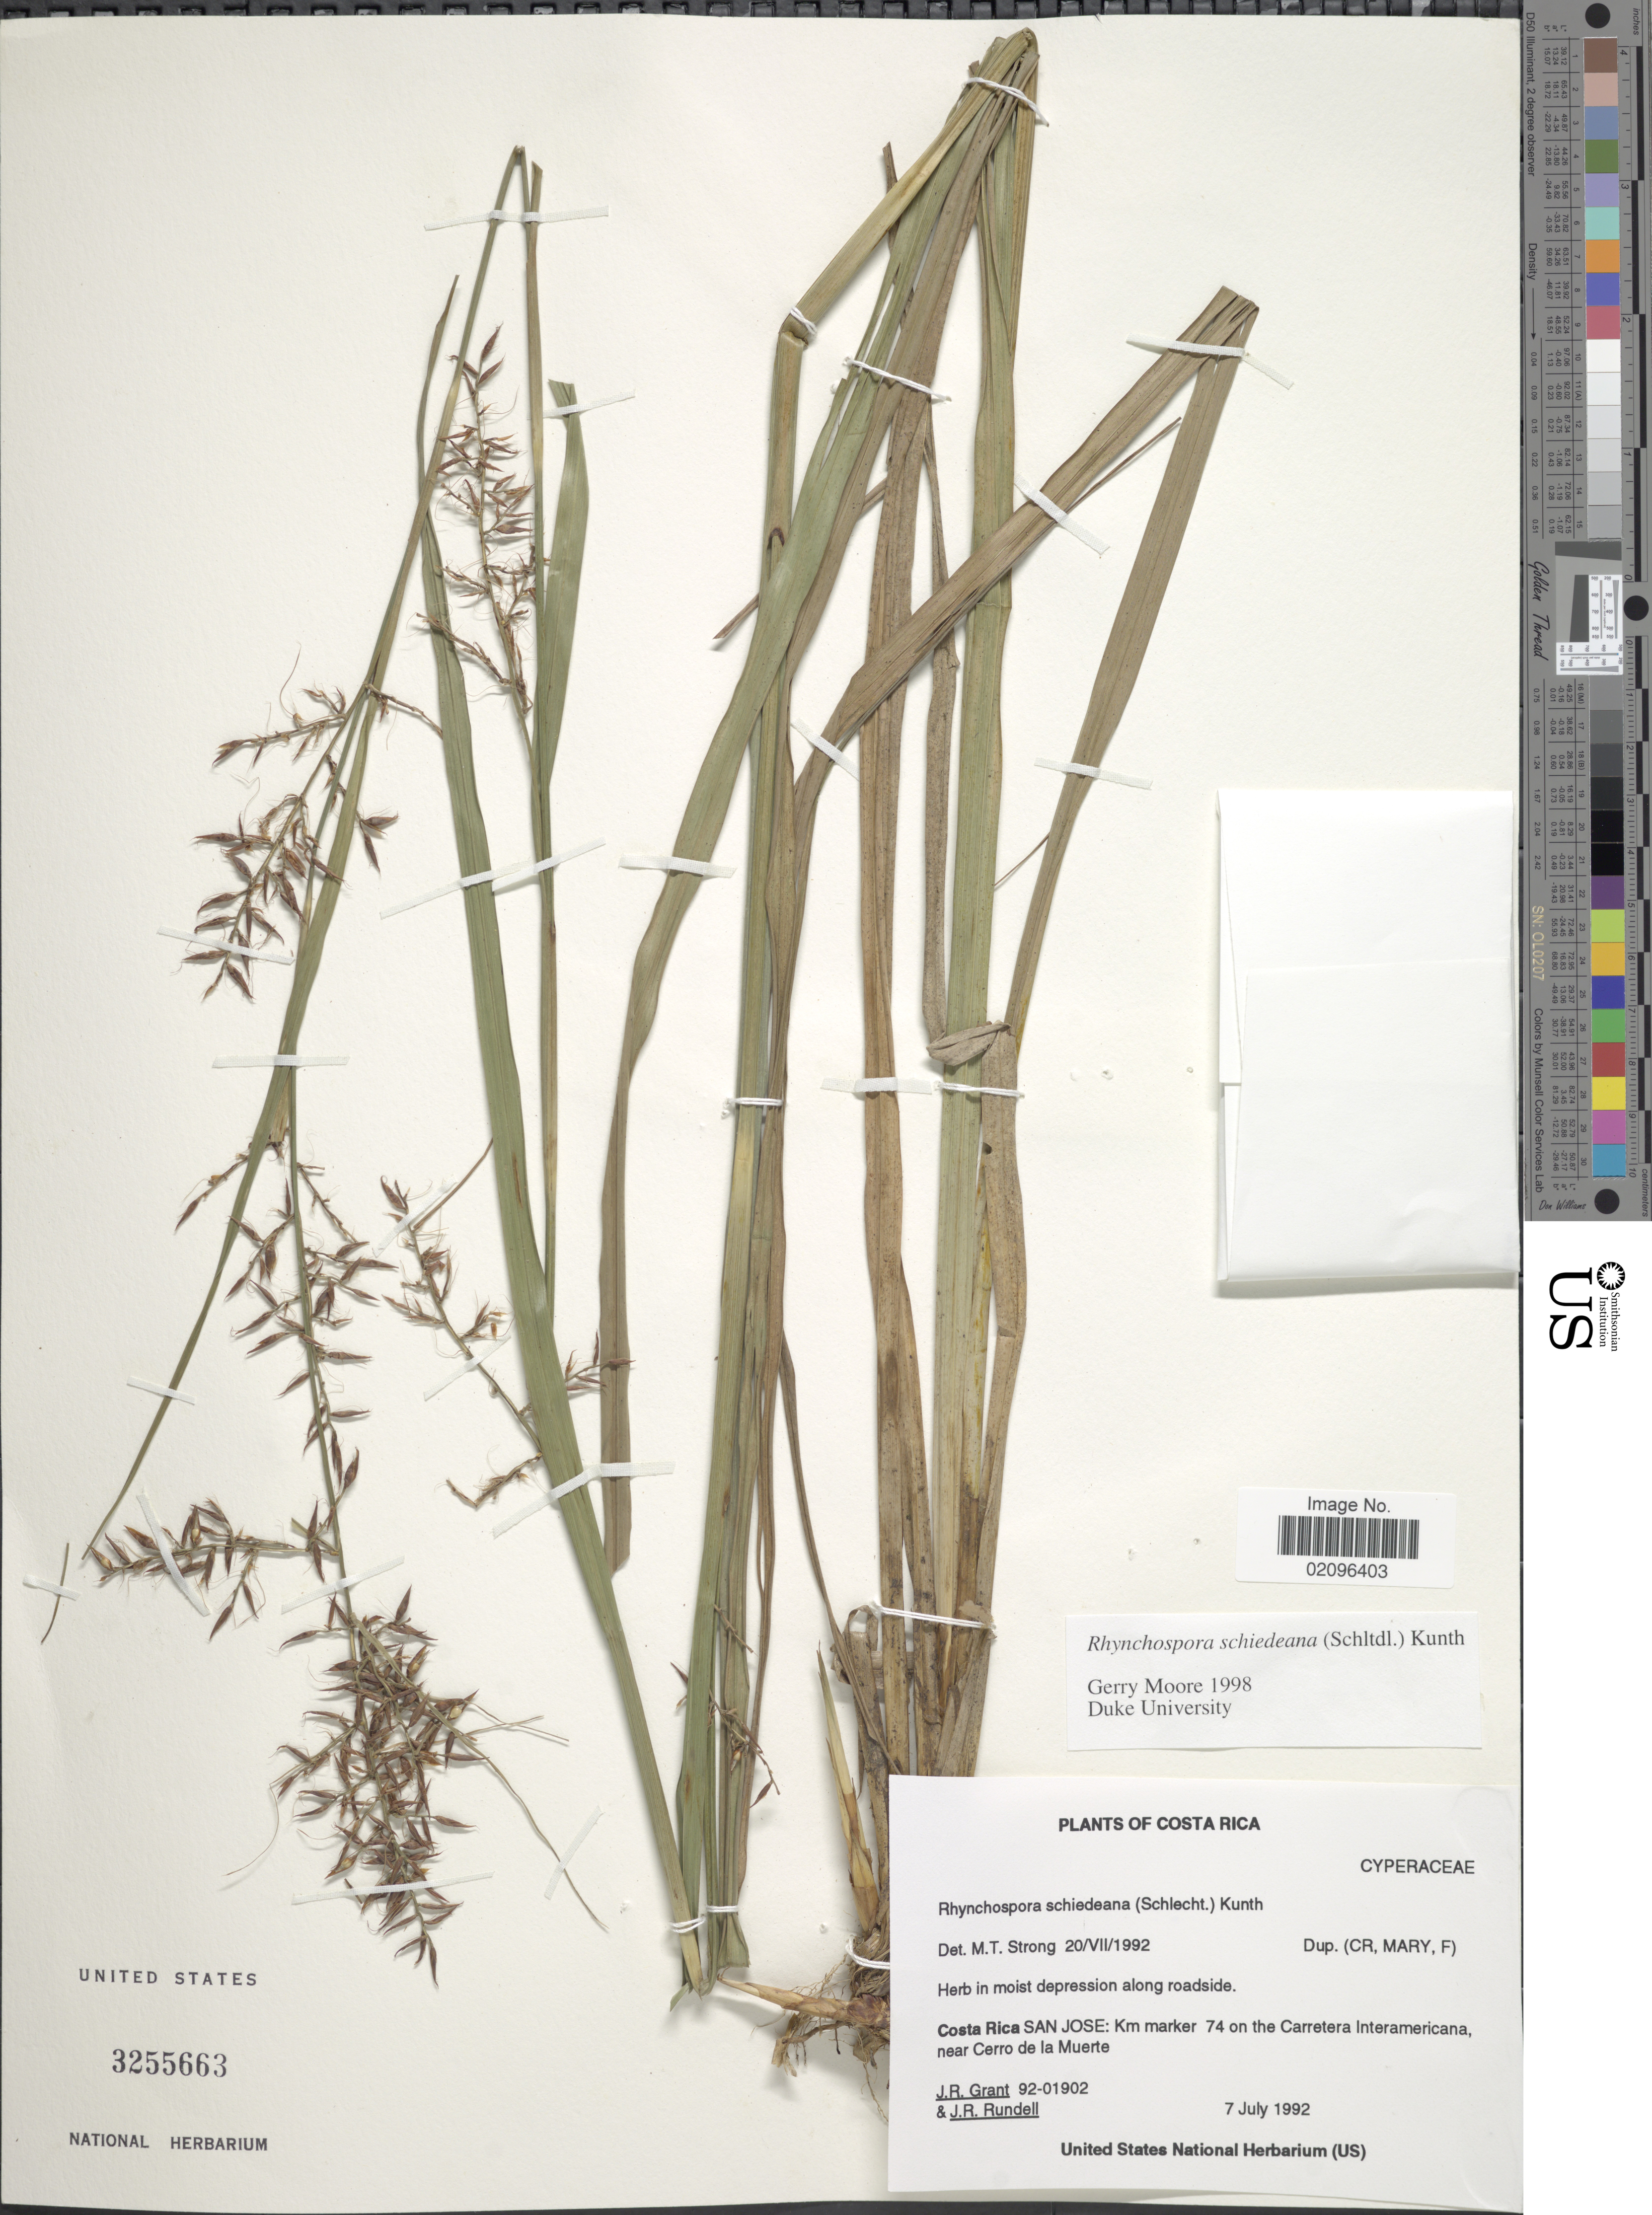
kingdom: Plantae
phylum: Tracheophyta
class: Liliopsida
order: Poales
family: Cyperaceae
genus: Rhynchospora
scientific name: Rhynchospora schiedeana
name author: Kunth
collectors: J. Grant & J. R. Rundell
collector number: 92-01902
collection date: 1992-07-07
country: Costa Rica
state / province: San José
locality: Costa Rica San Jose: Km marker 74 on the Carretera Interamericana, near Cerro de la Muerte.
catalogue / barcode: US 3255663